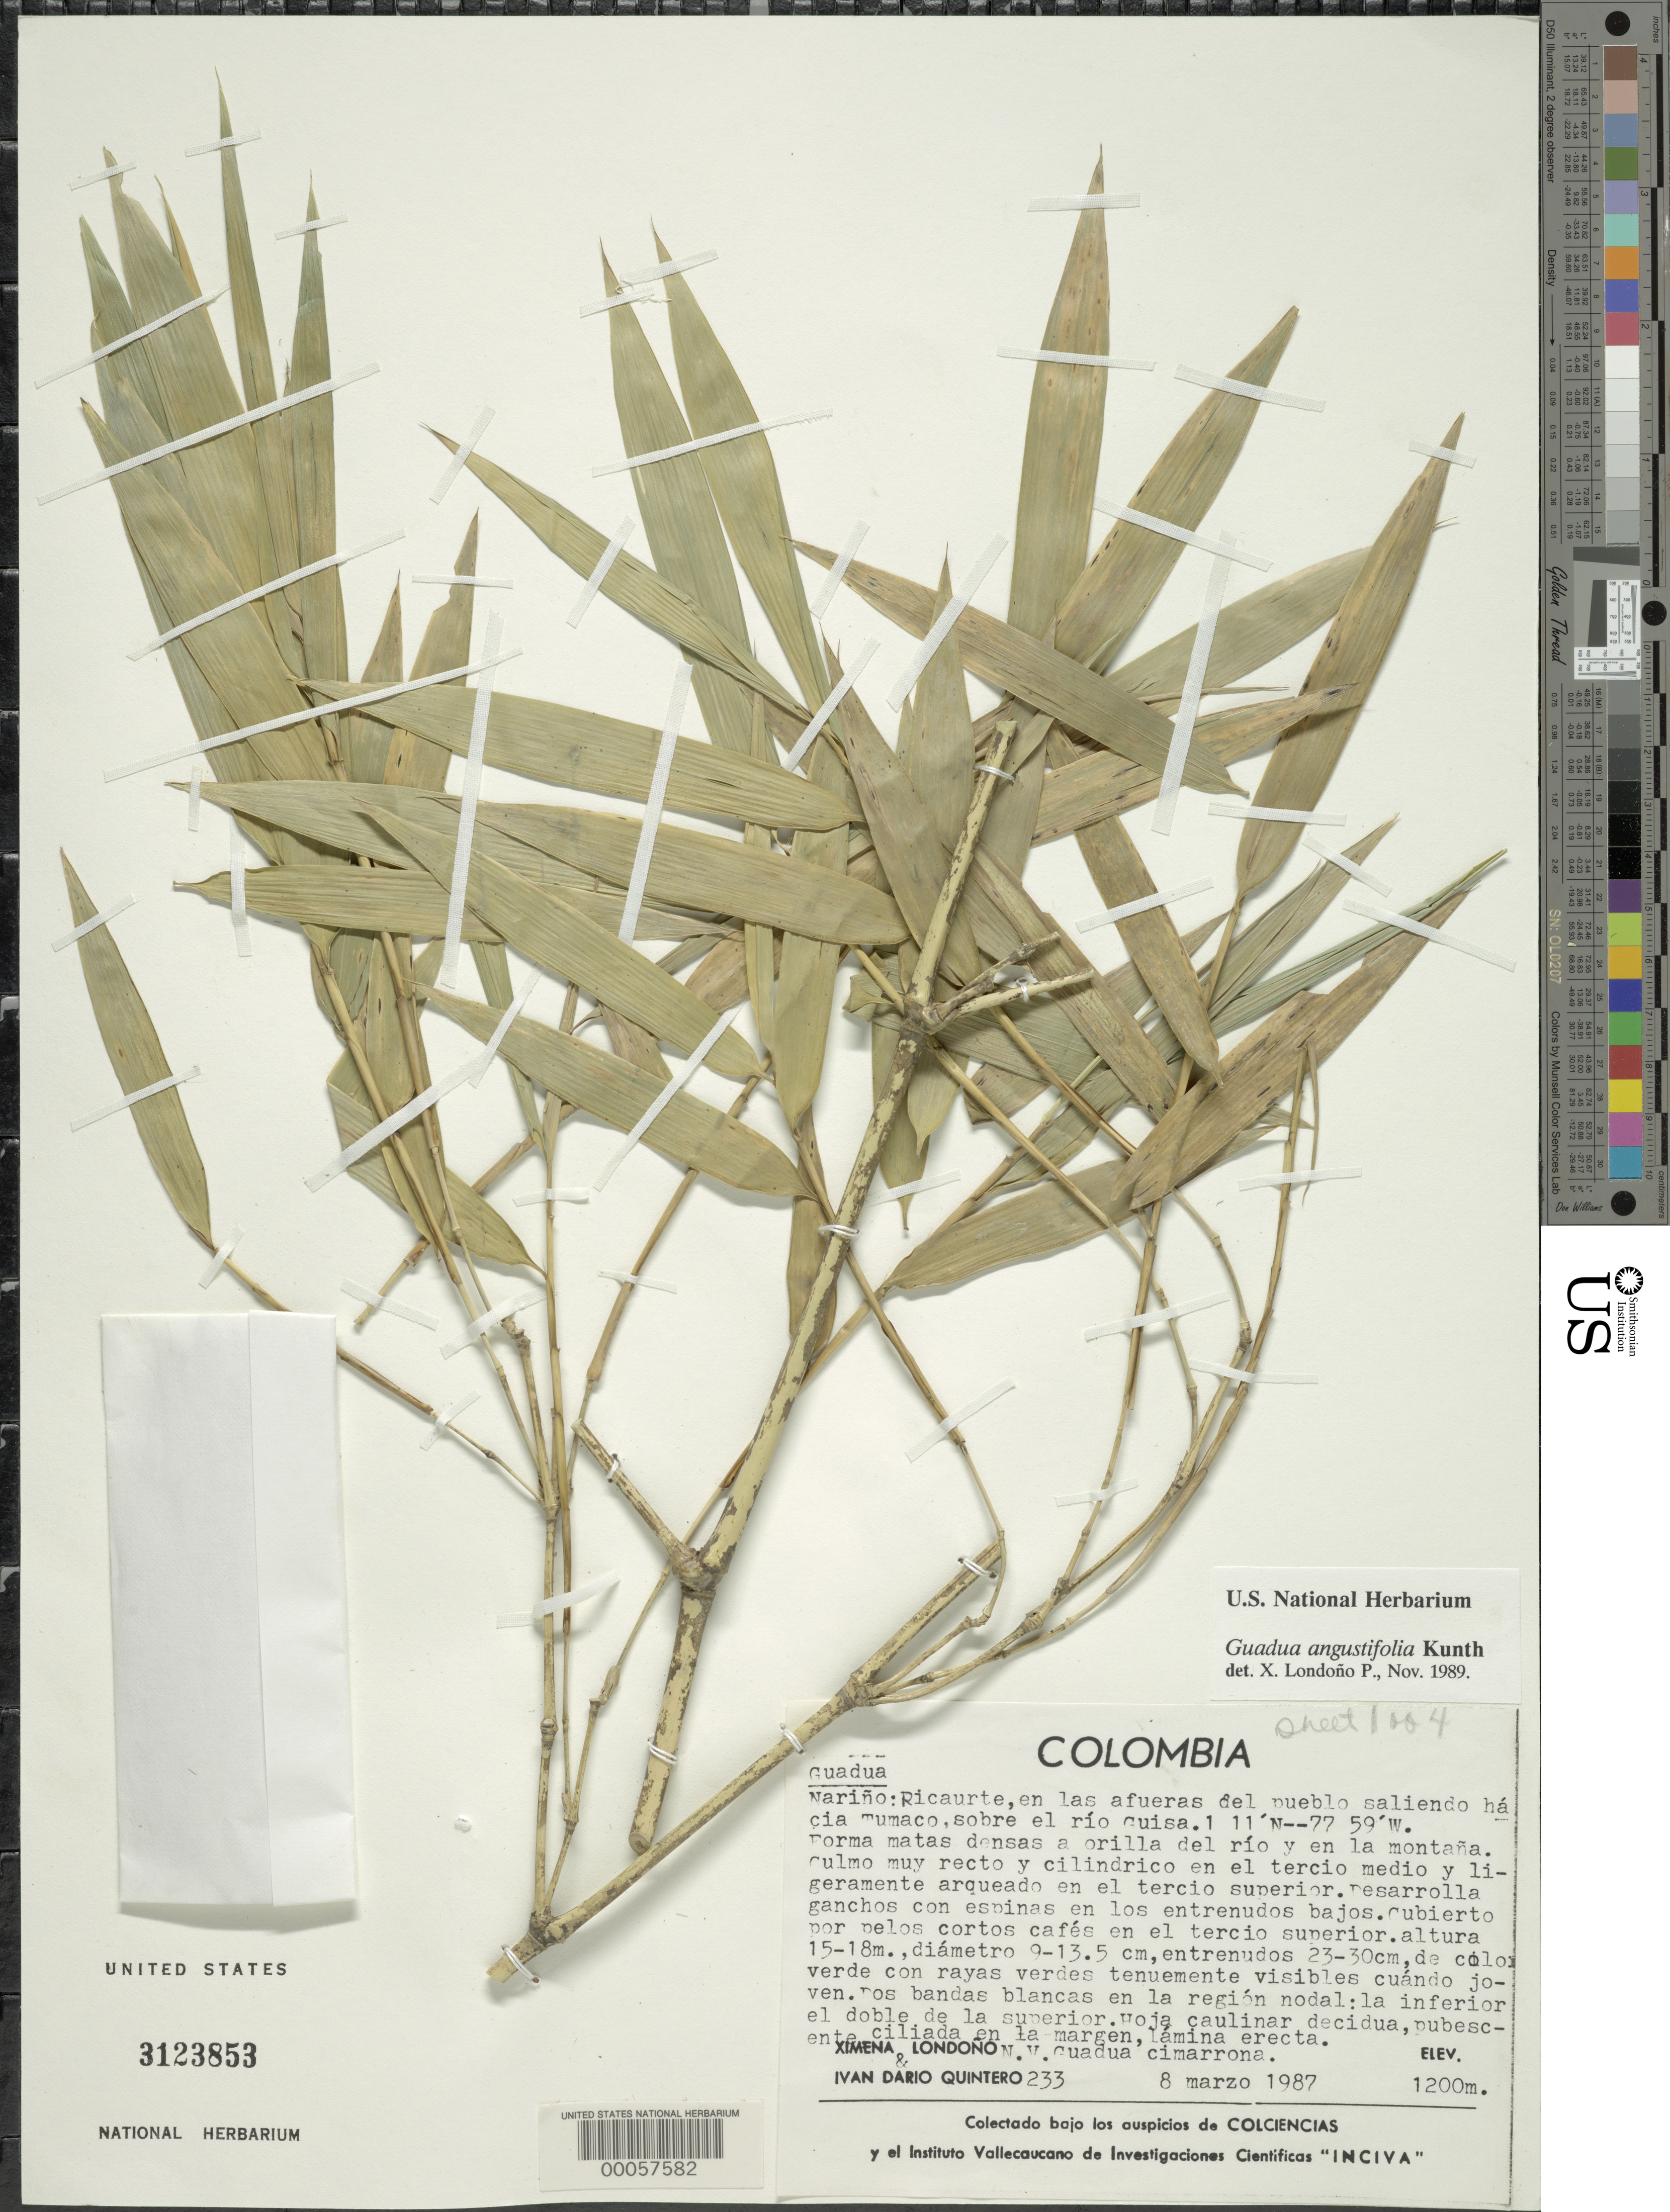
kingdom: Plantae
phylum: Tracheophyta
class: Liliopsida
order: Poales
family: Poaceae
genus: Guadua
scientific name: Guadua angustifolia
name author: Kunth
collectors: X. Londoño & I. Quintero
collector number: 233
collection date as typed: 08 Mar 1987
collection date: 1987-03-08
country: Colombia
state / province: Nariño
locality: Ricaurte, outside Tumaco Village, near the Guisa River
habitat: Dense forest, near the edges of rivers and mountains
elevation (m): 1200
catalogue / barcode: US 3123853